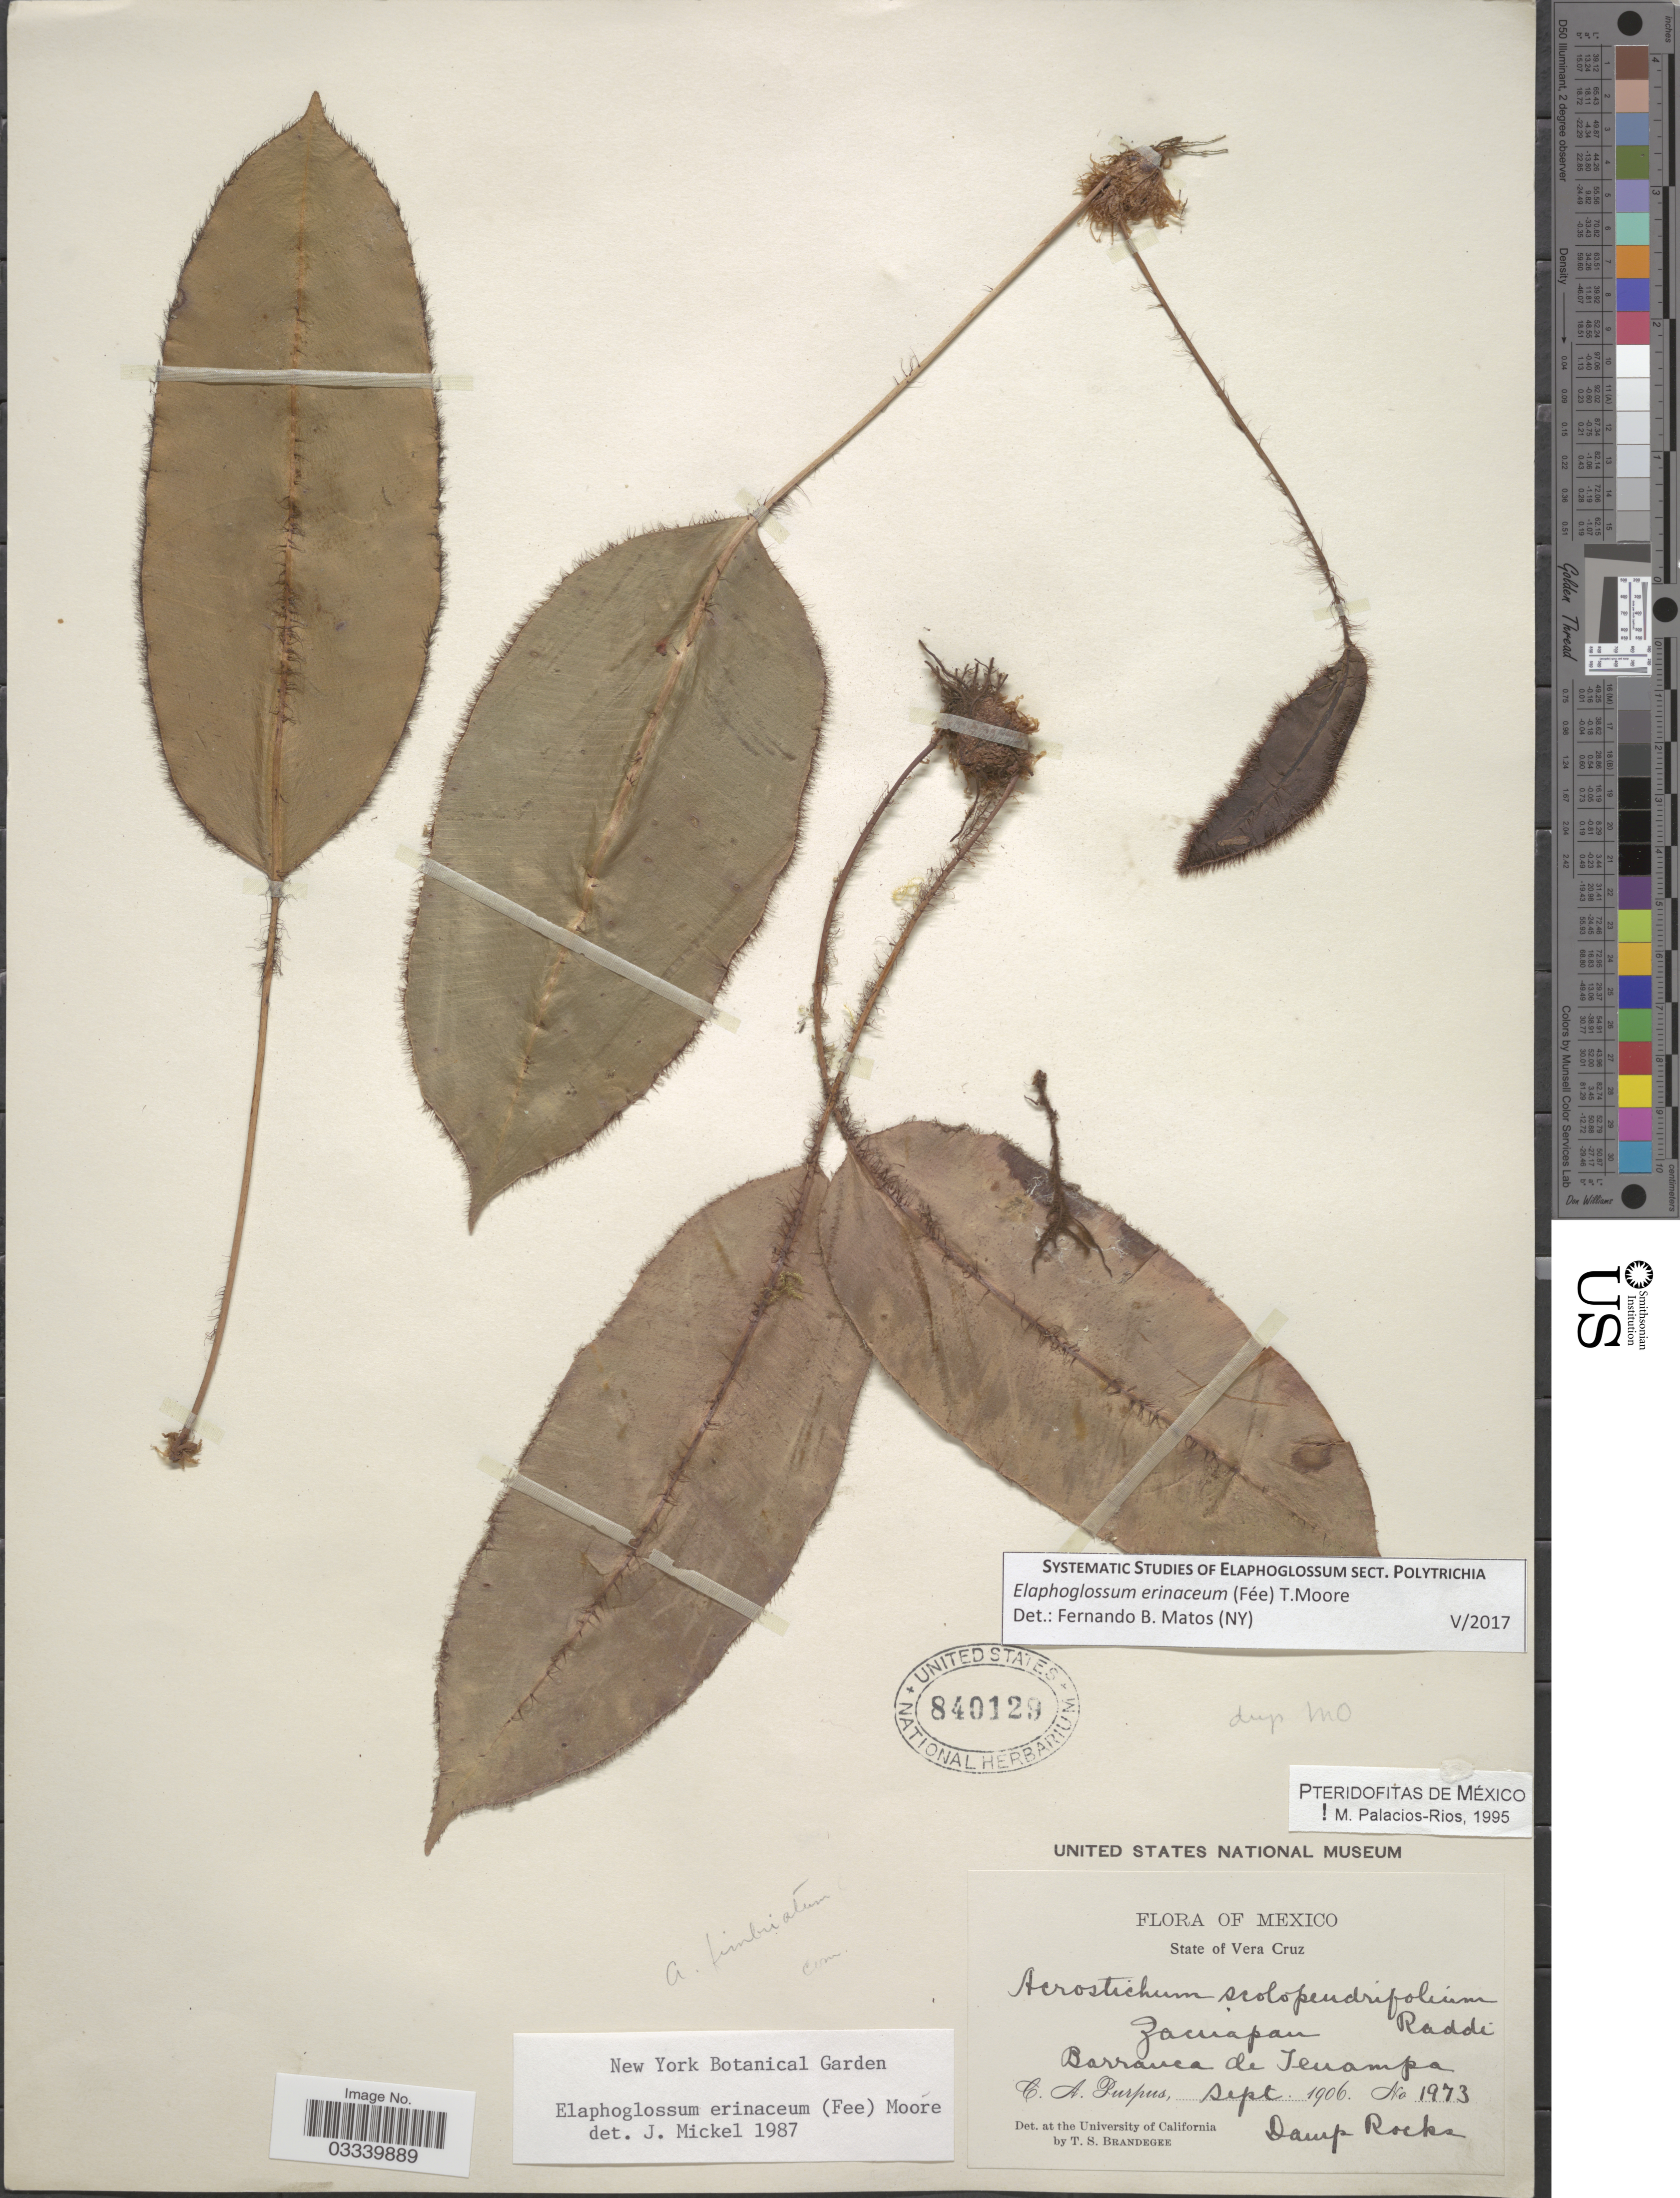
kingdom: Plantae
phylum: Tracheophyta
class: Polypodiopsida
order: Polypodiales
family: Dryopteridaceae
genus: Elaphoglossum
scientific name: Elaphoglossum erinaceum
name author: (Fée) T. Moore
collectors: C. A. Purpus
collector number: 1973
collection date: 1906-09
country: Mexico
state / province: Veracruz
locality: Zacuapan. Barranca de Tenampa.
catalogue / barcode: US 840129